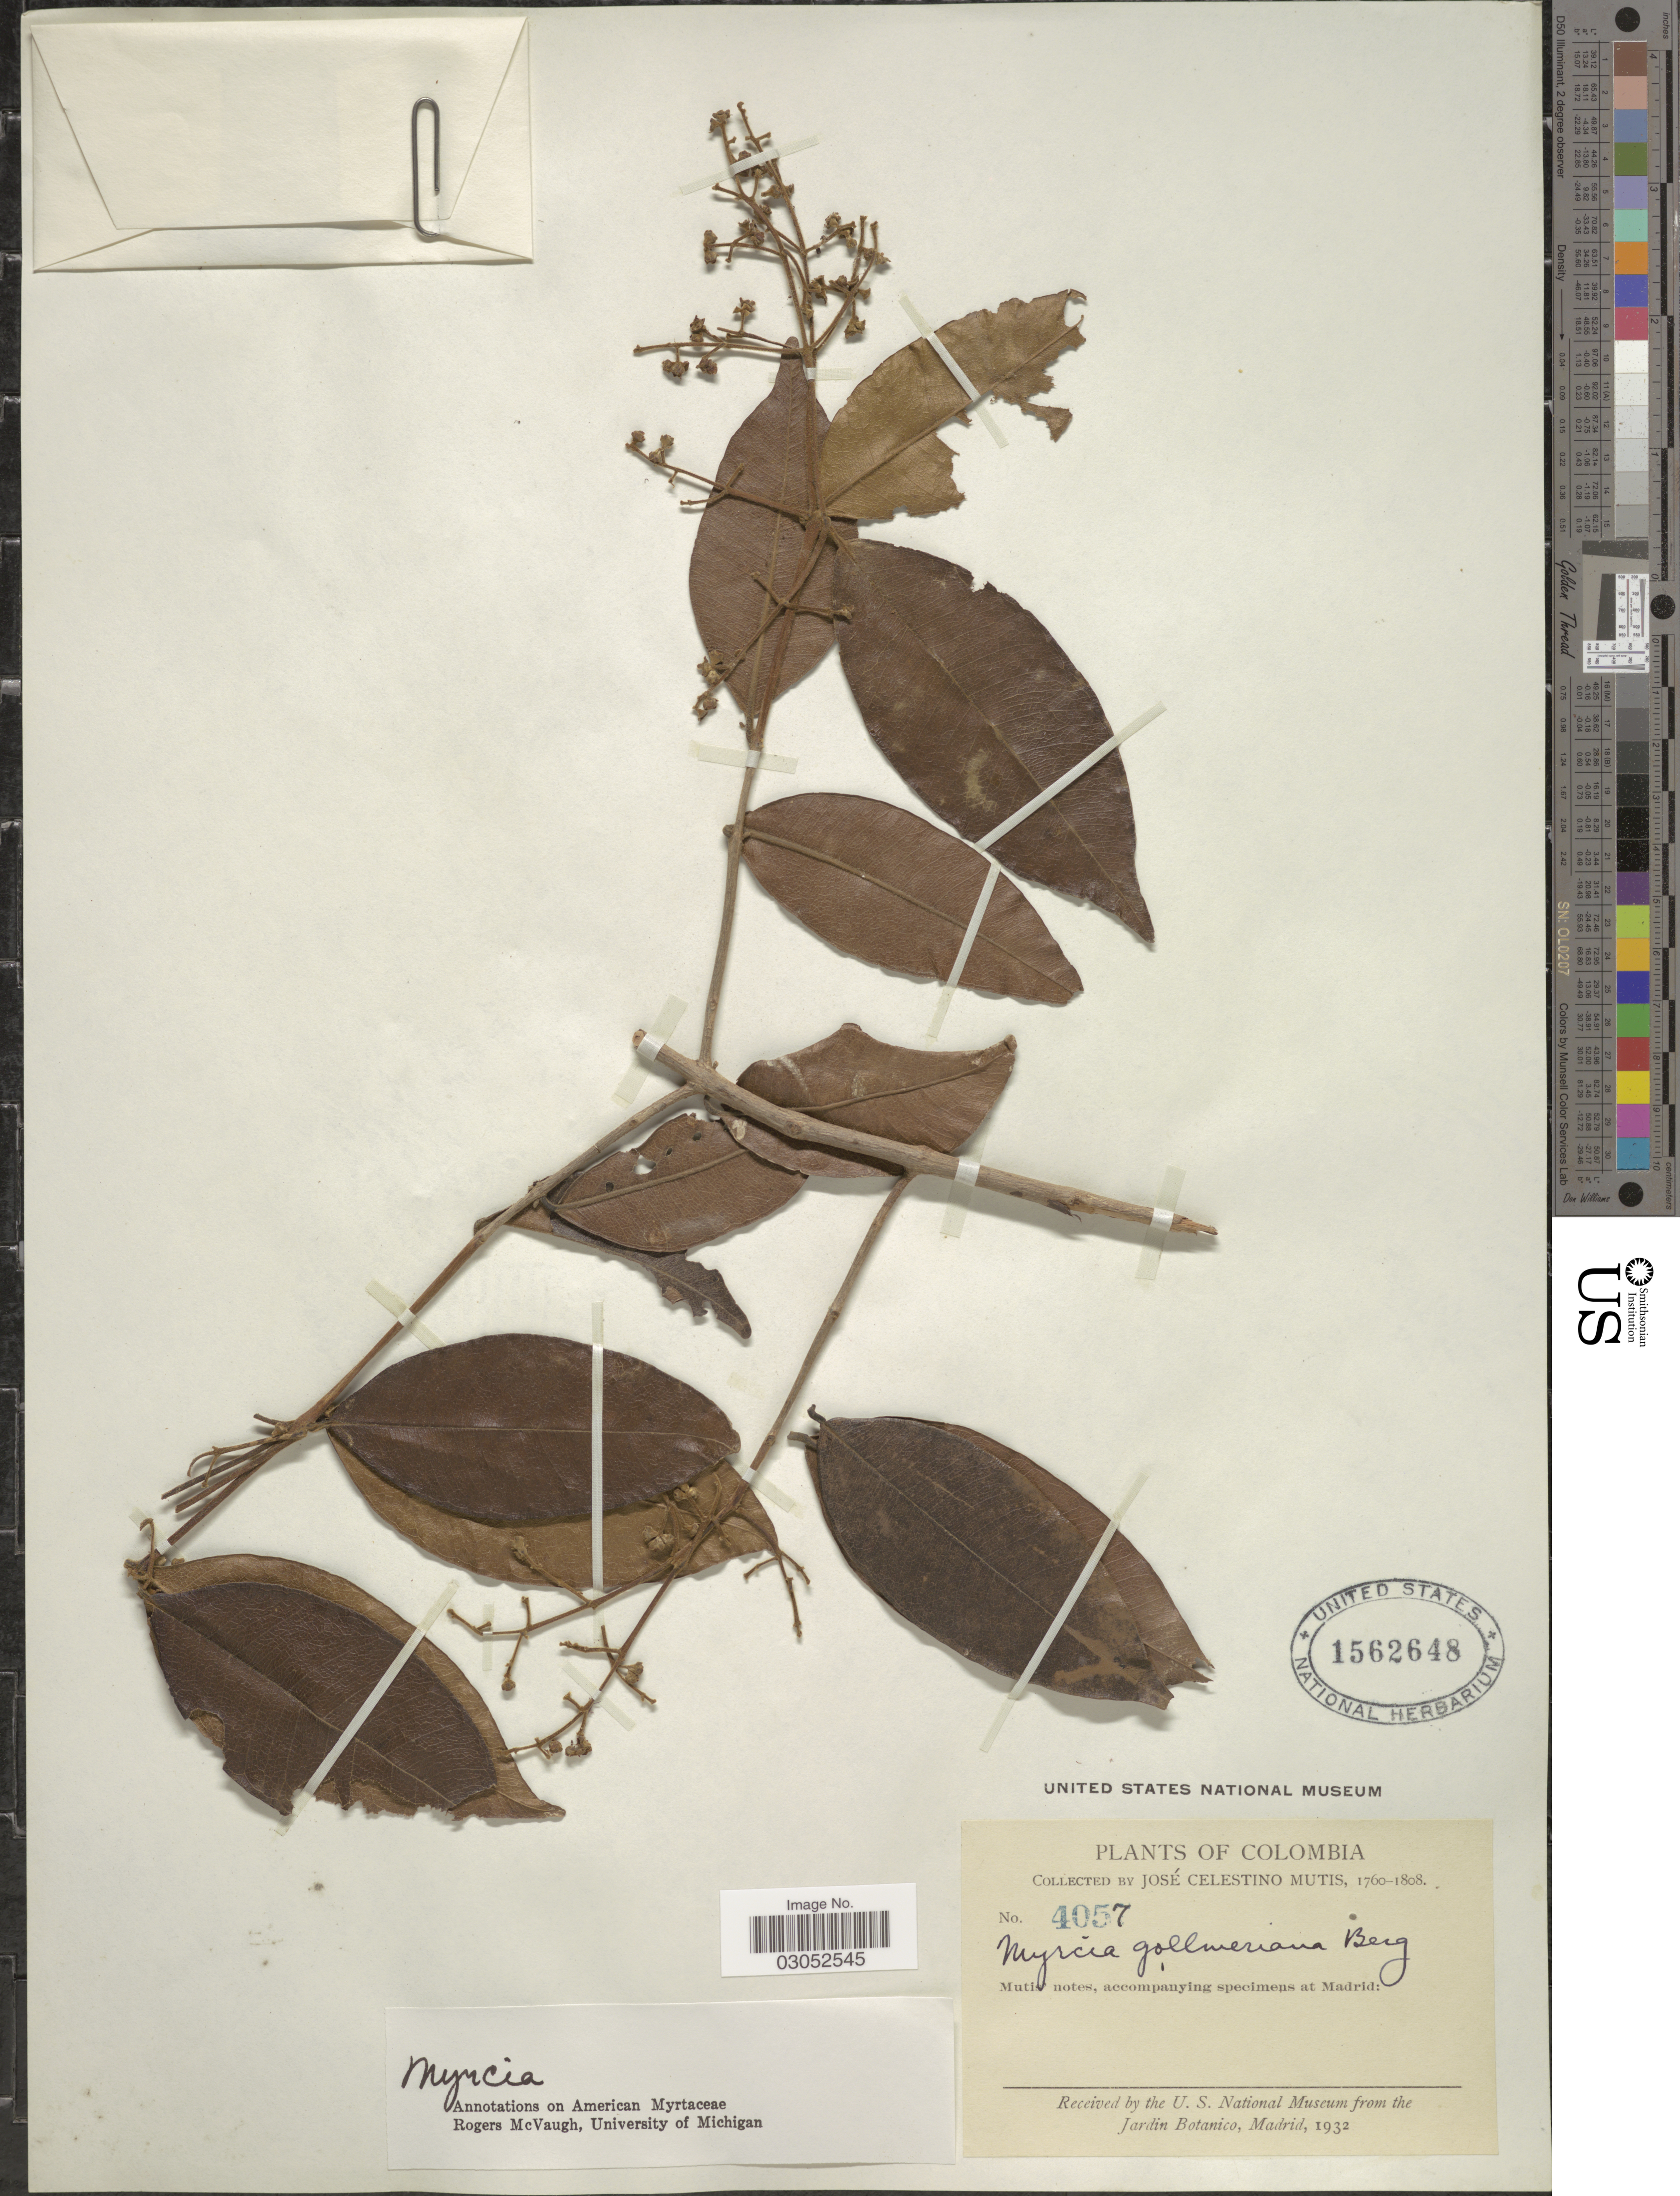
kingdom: Plantae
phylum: Tracheophyta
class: Magnoliopsida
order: Myrtales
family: Myrtaceae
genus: Myrcia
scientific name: Myrcia sp.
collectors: J. C. B. Mutis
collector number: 4057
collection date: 1760/1808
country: Colombia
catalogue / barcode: US 1562648